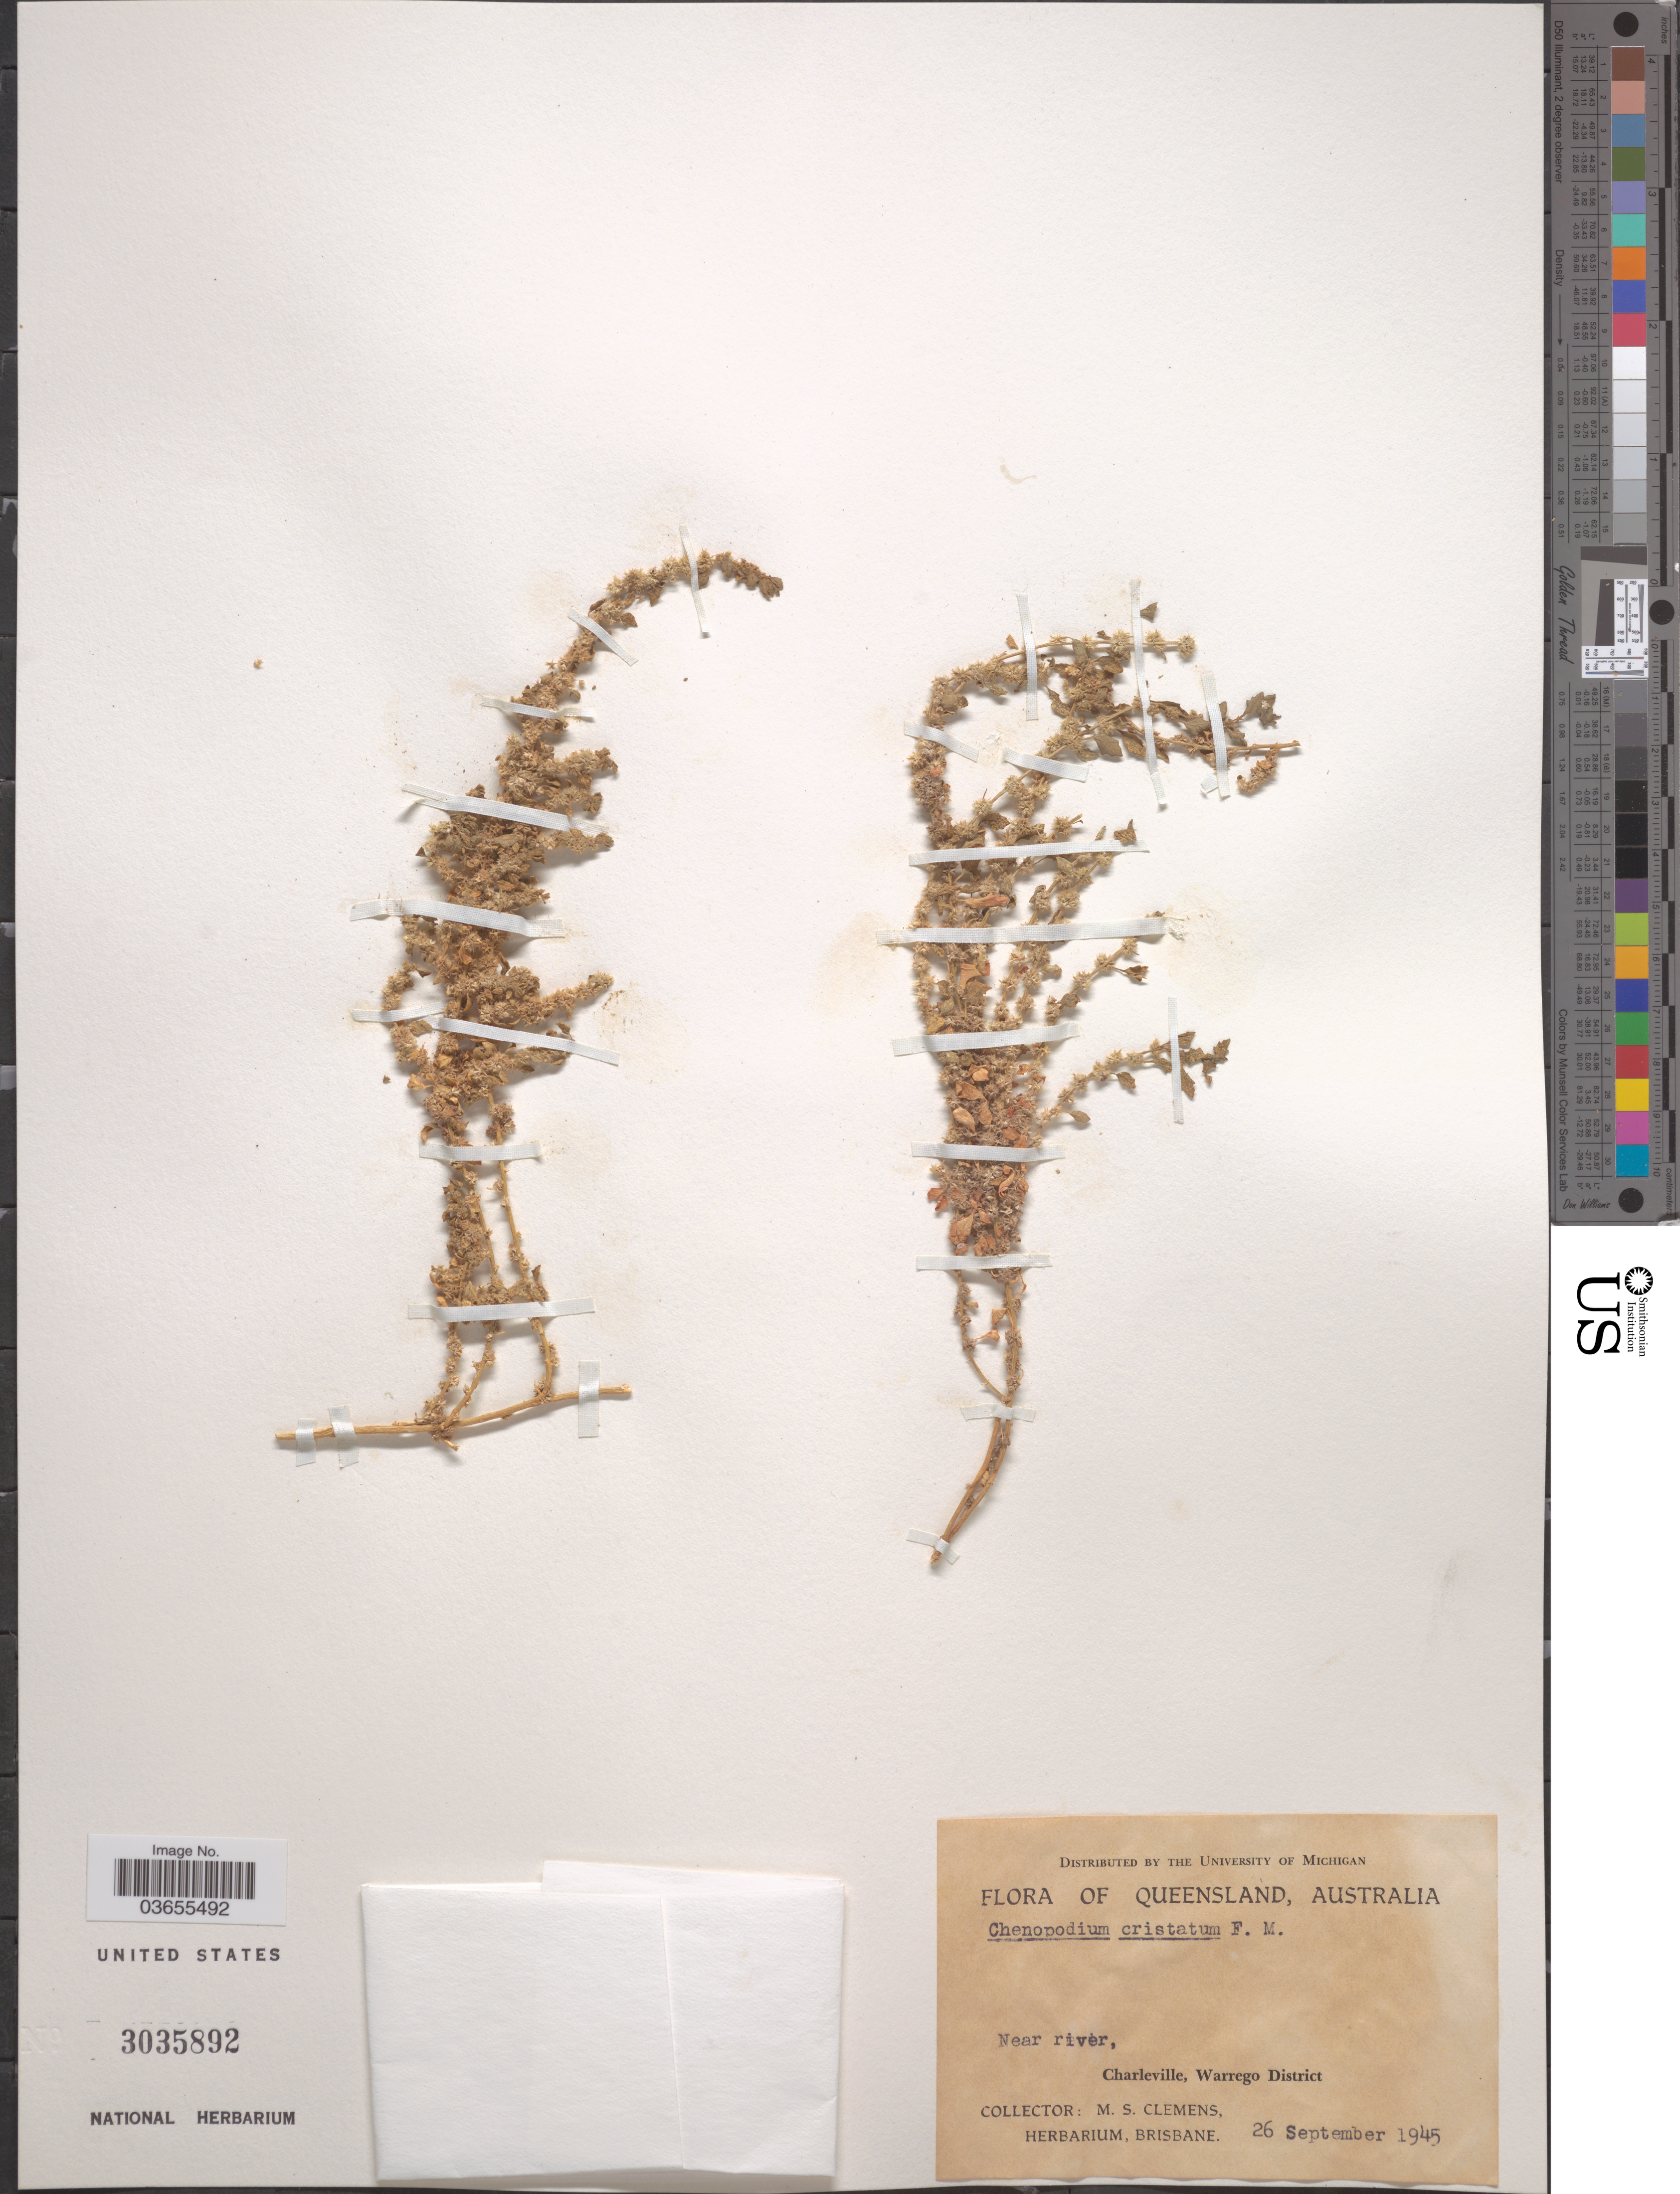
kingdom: Plantae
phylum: Tracheophyta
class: Magnoliopsida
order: Caryophyllales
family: Amaranthaceae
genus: Chenopodium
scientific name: Chenopodium cristatum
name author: (F. Muell.) F. Muell.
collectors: M. S. Clemens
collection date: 1945-09-26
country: Australia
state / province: Queensland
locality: Near river, Charleville, Warrego District.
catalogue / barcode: US 3035892